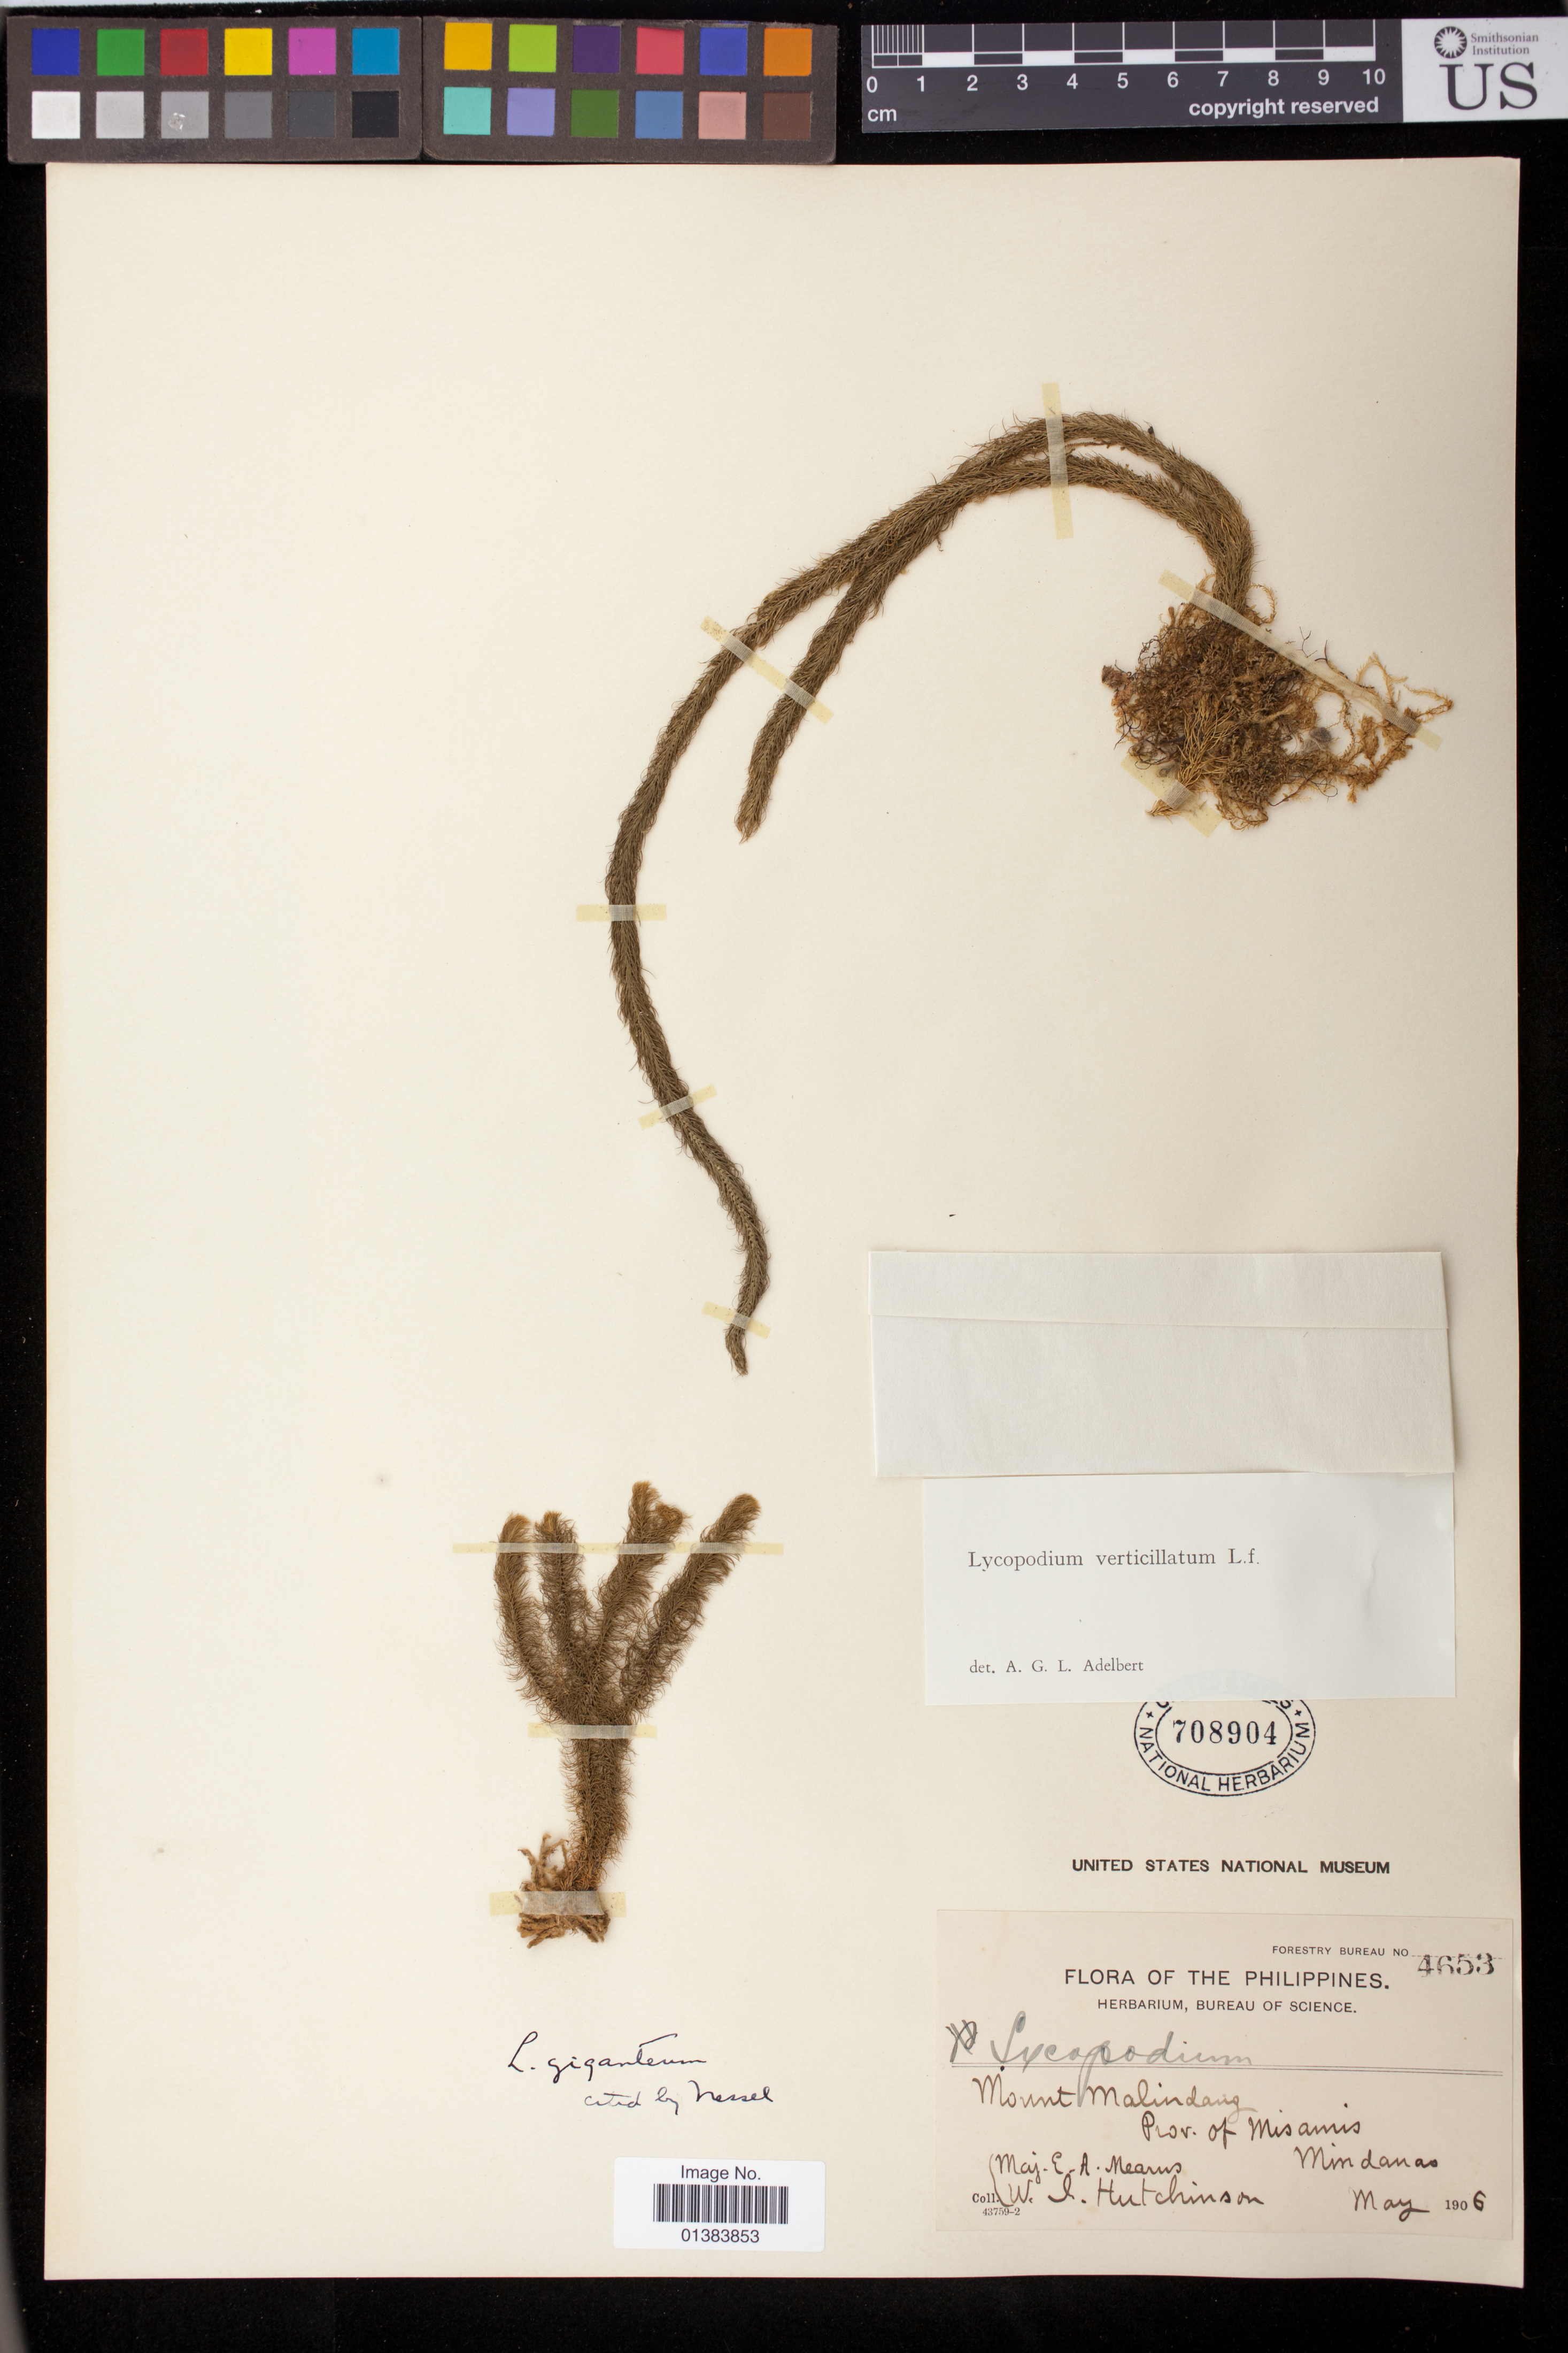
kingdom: Plantae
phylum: Tracheophyta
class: Lycopodiopsida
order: Lycopodiales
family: Lycopodiaceae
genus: Urostachys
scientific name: Urostachys verticillatus var. giganteus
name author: Herter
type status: Isosyntype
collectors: E. A. Mearns & W. I. Hutchinson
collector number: For. Bur. 4653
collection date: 1906-05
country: Philippines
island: Mindanao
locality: Mount Malindang, Prov. of Misamis, Mindanao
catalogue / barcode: US 708904